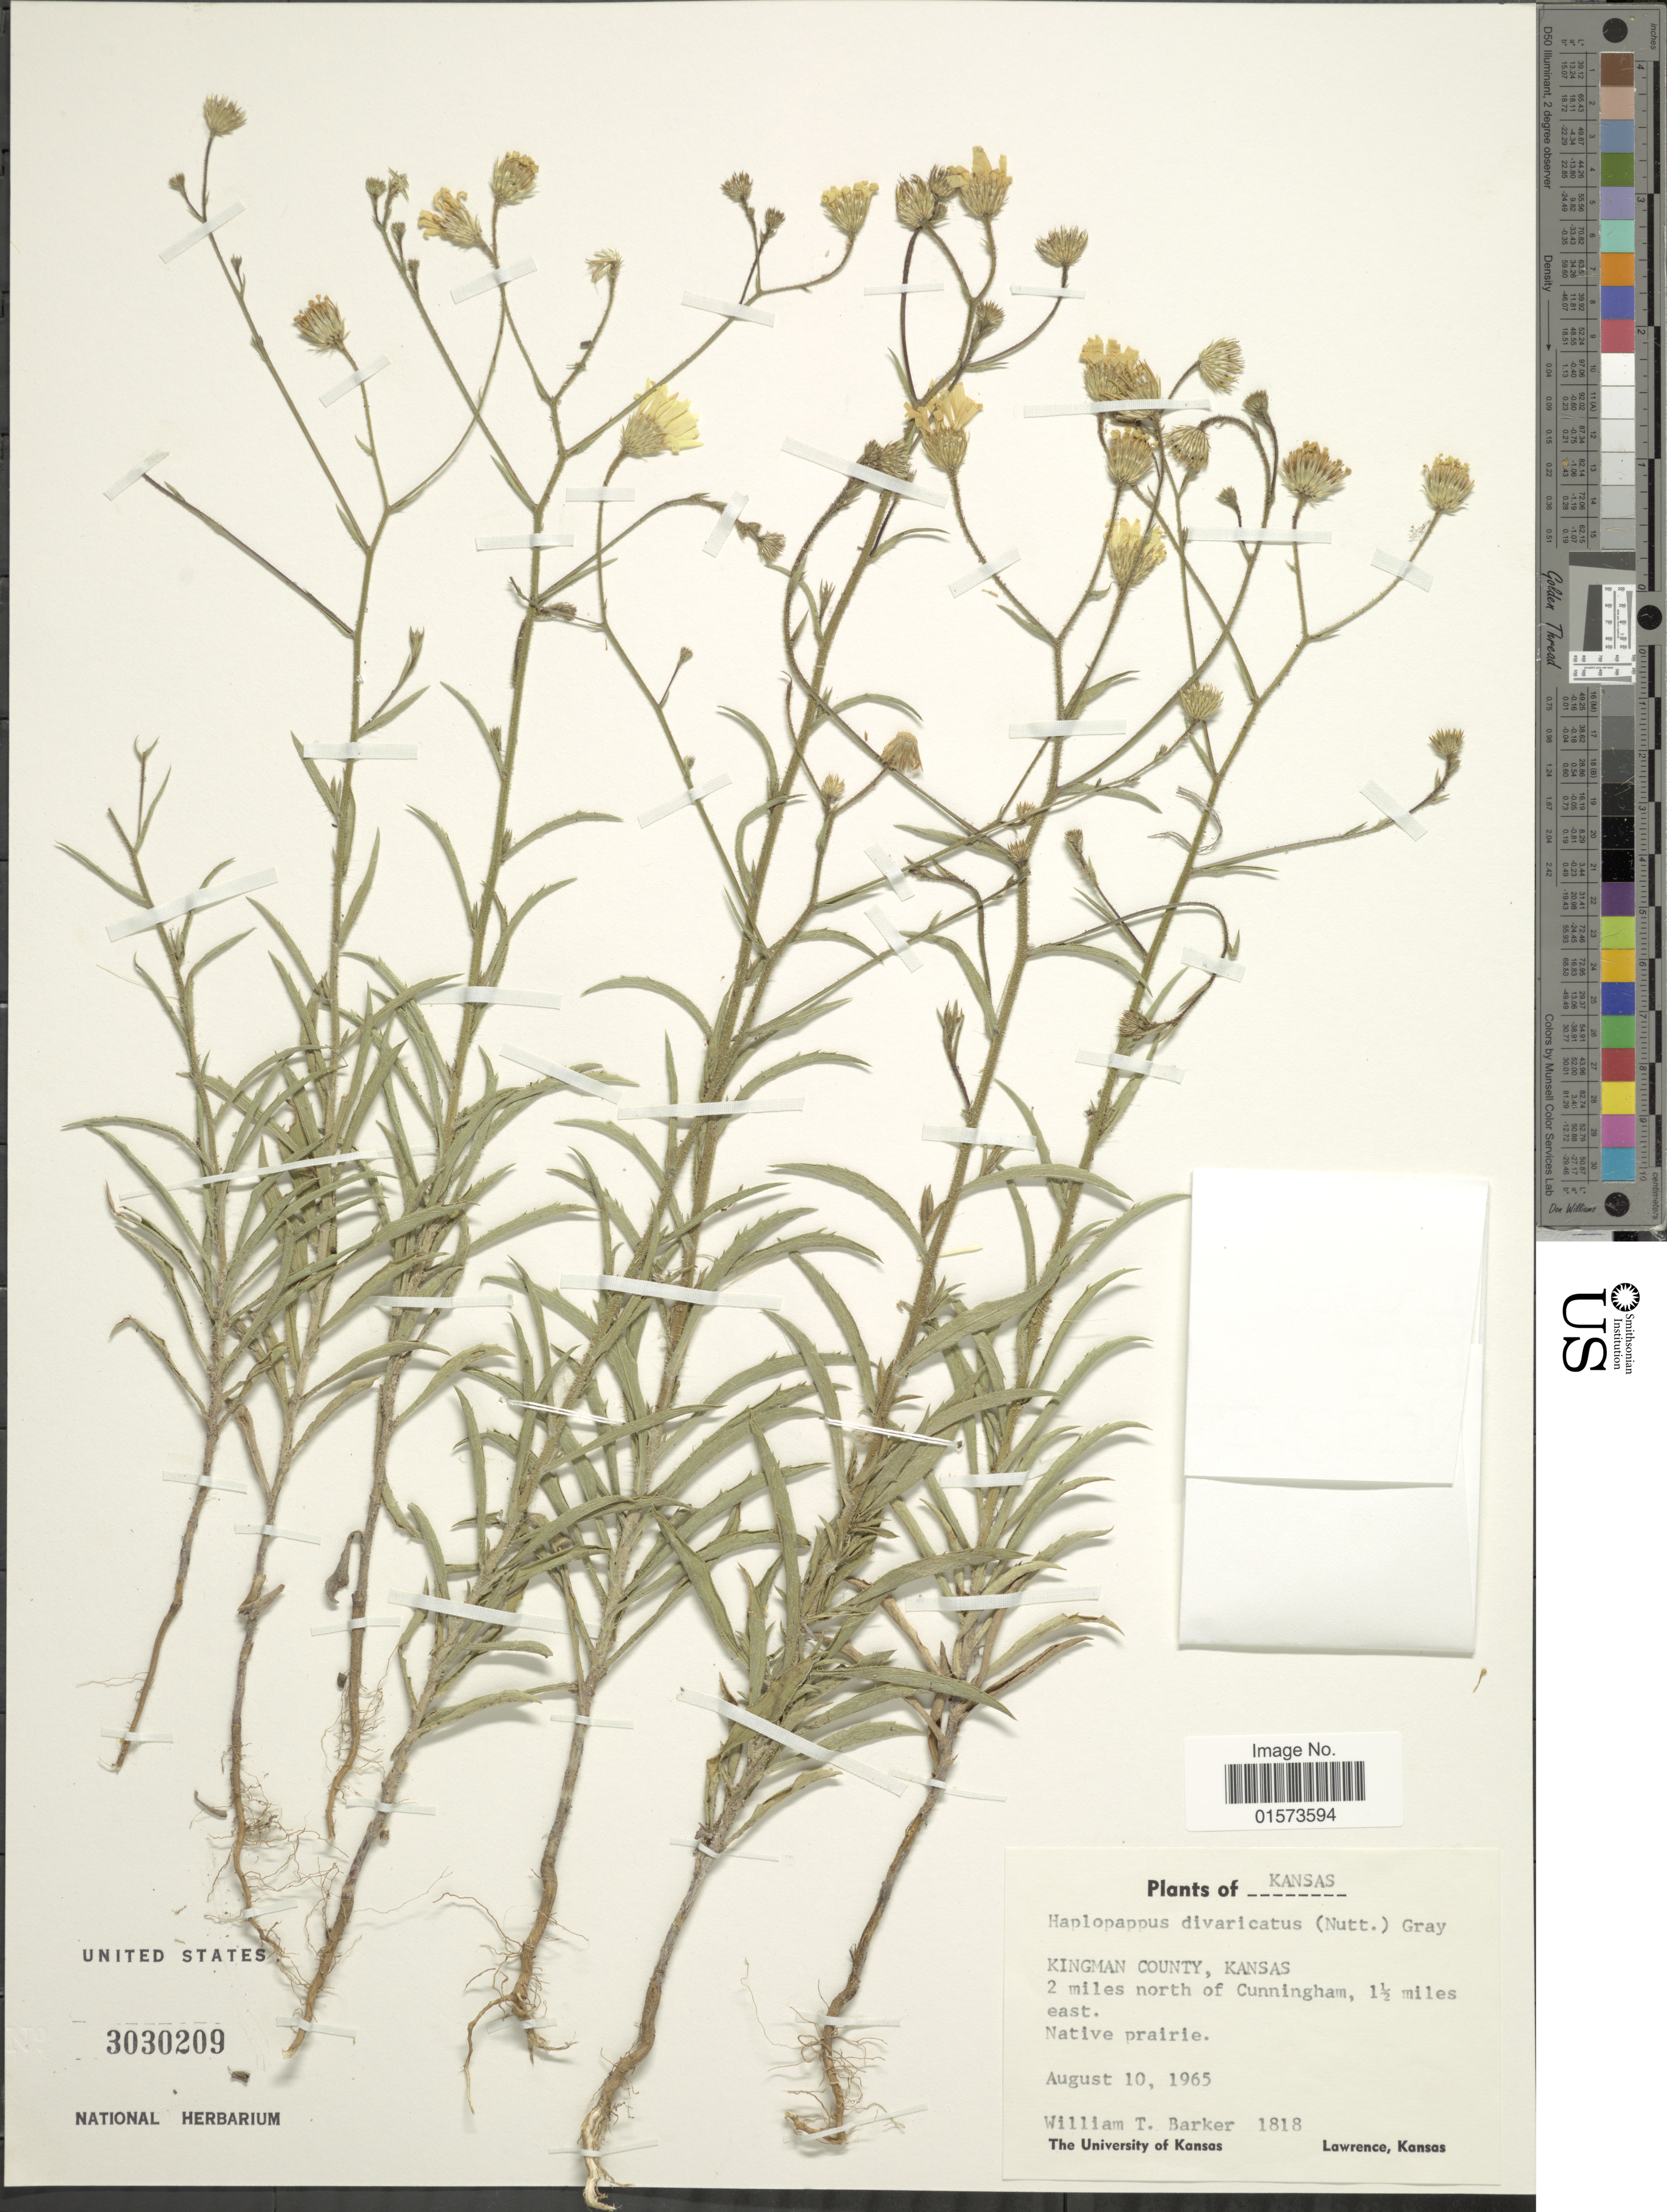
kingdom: Plantae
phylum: Tracheophyta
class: Magnoliopsida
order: Asterales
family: Asteraceae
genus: Croptilon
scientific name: Croptilon divaricatum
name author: (Nutt.) Raf.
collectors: W. R. Barker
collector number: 1818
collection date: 1965-08-10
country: United States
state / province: Kansas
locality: Kingman County, 2 miles north of Cunningham, 1½ miles east, Native prairie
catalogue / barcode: US 3030209